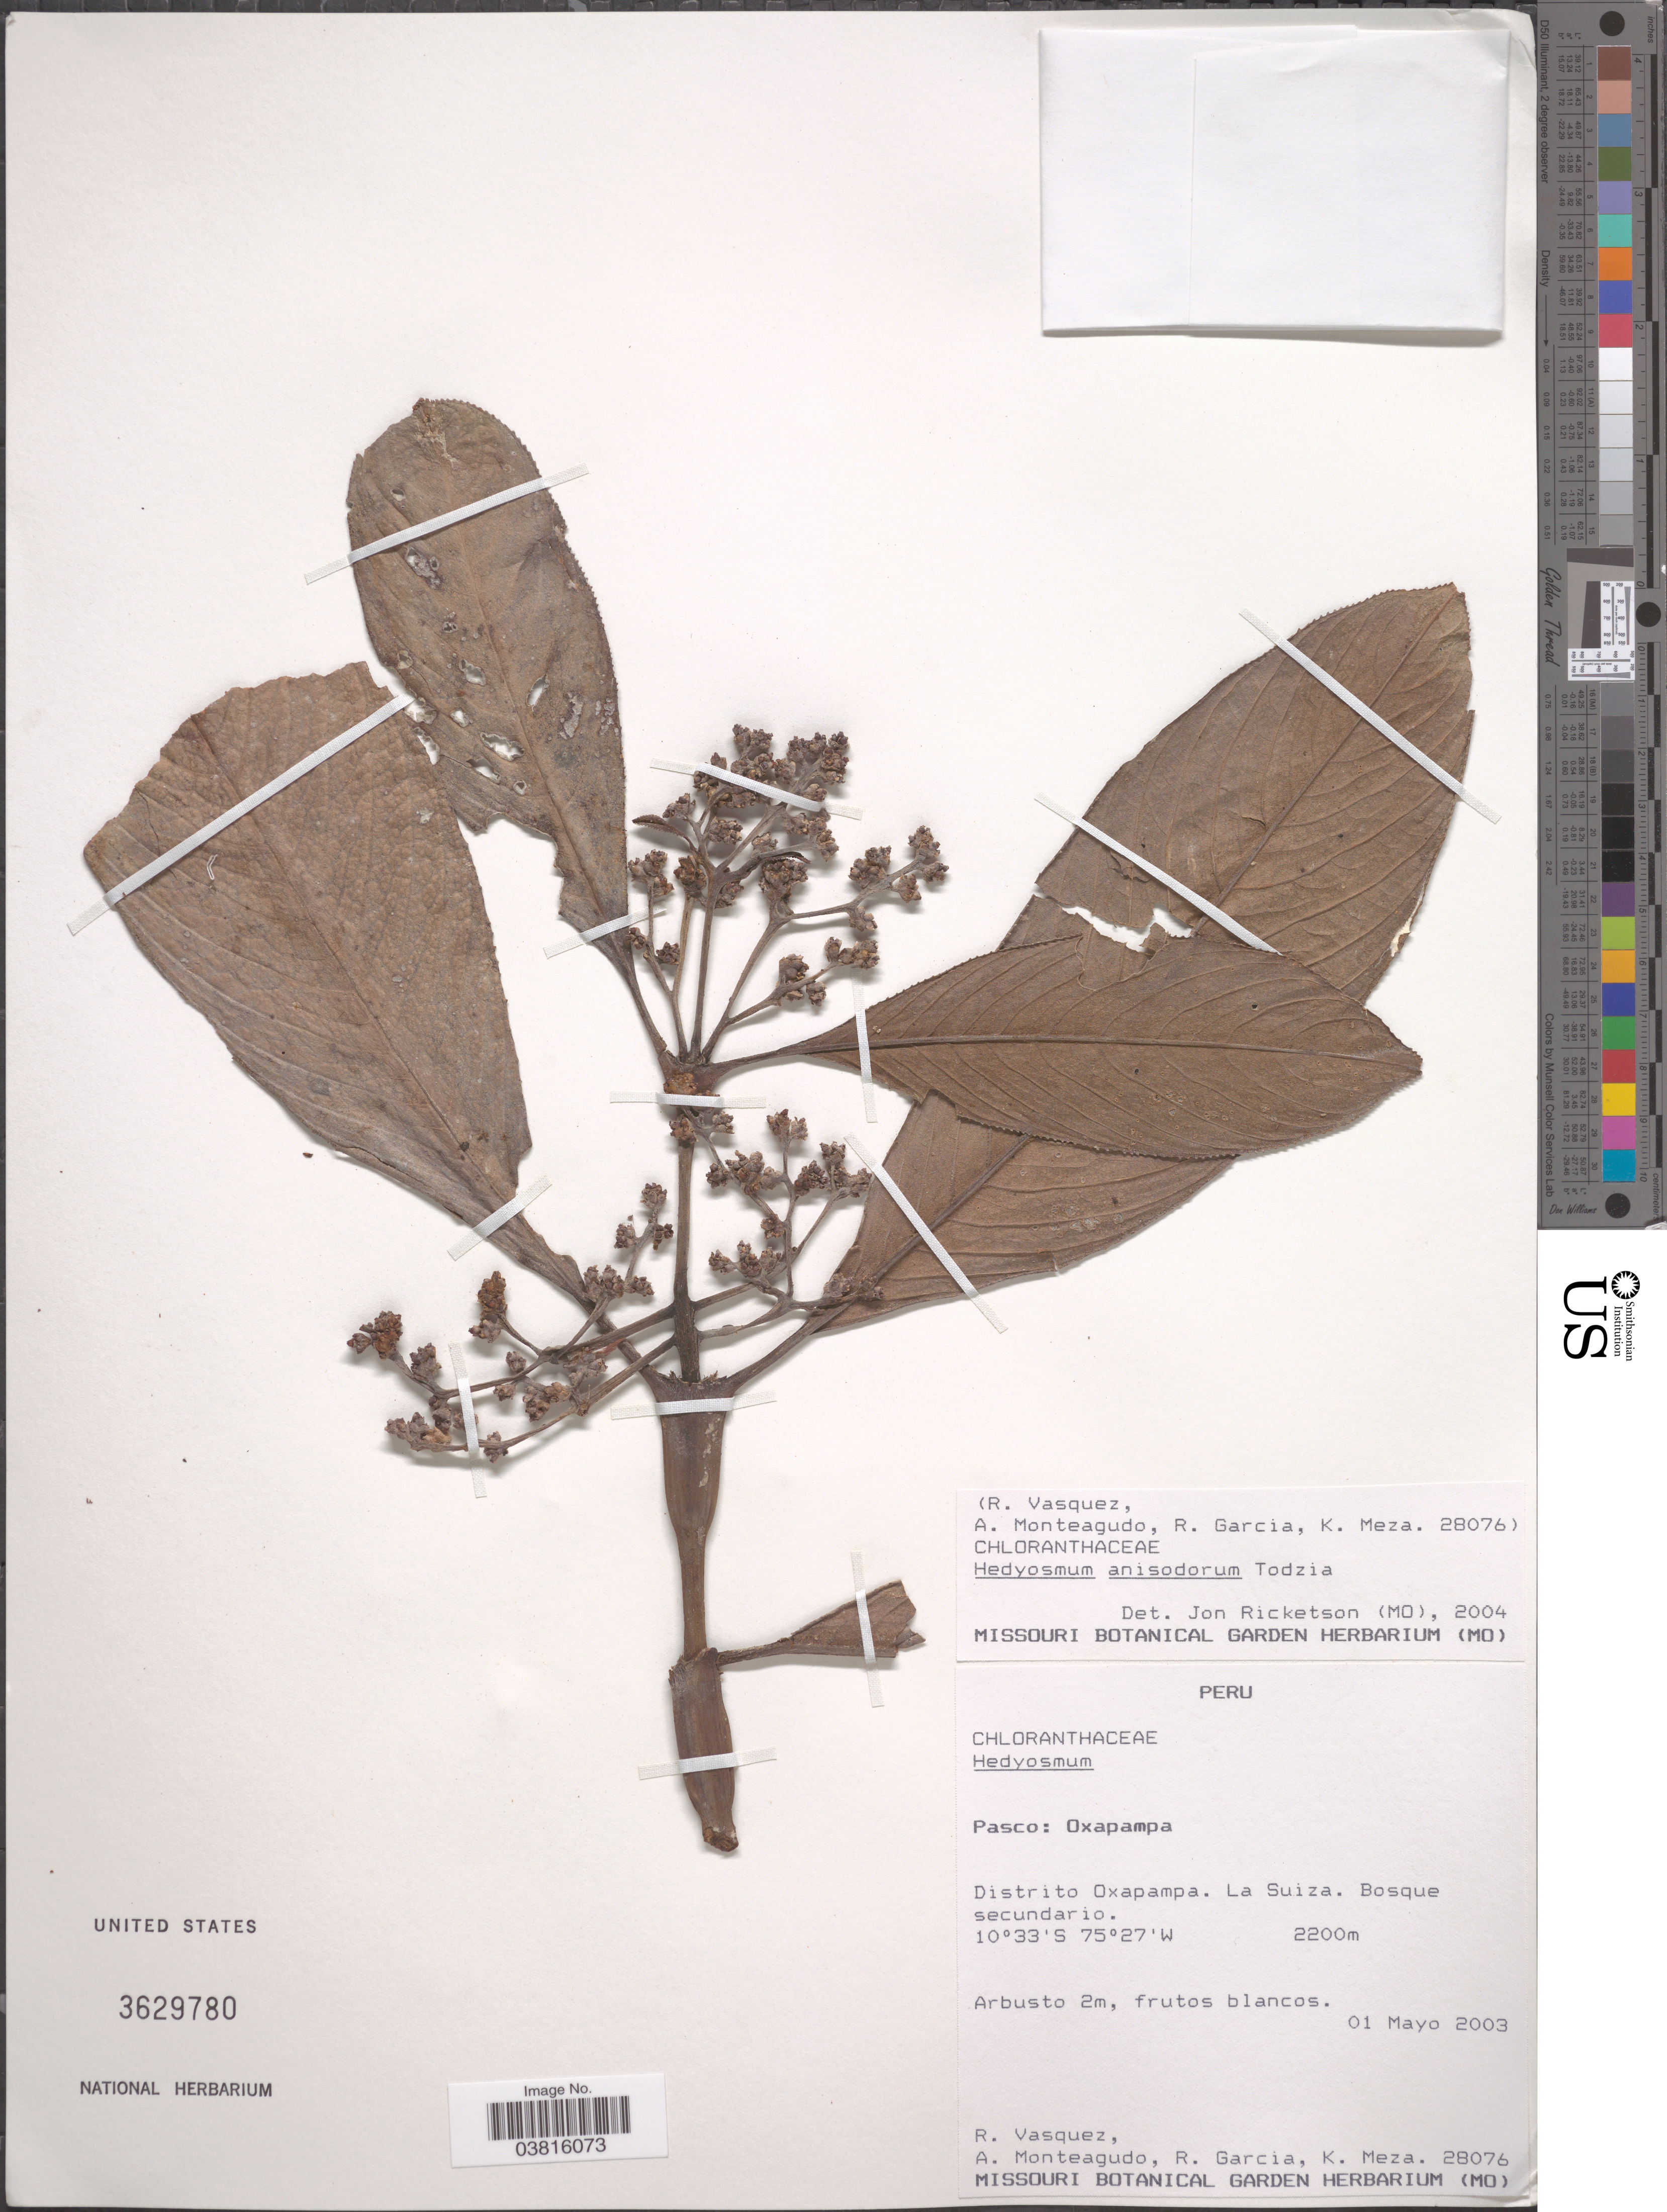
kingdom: Plantae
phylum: Tracheophyta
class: Magnoliopsida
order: Chloranthales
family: Chloranthaceae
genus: Hedyosmum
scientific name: Hedyosmum anisodorum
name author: Todzia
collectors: R. Vasquez, A. Monteagudo, R. Garcia & K. Meza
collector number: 28076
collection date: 2003-05-01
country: Peru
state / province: Pasco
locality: Oxapampa. Distrito Oxapampa. La Suiza.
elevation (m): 2200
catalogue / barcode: US 3629780